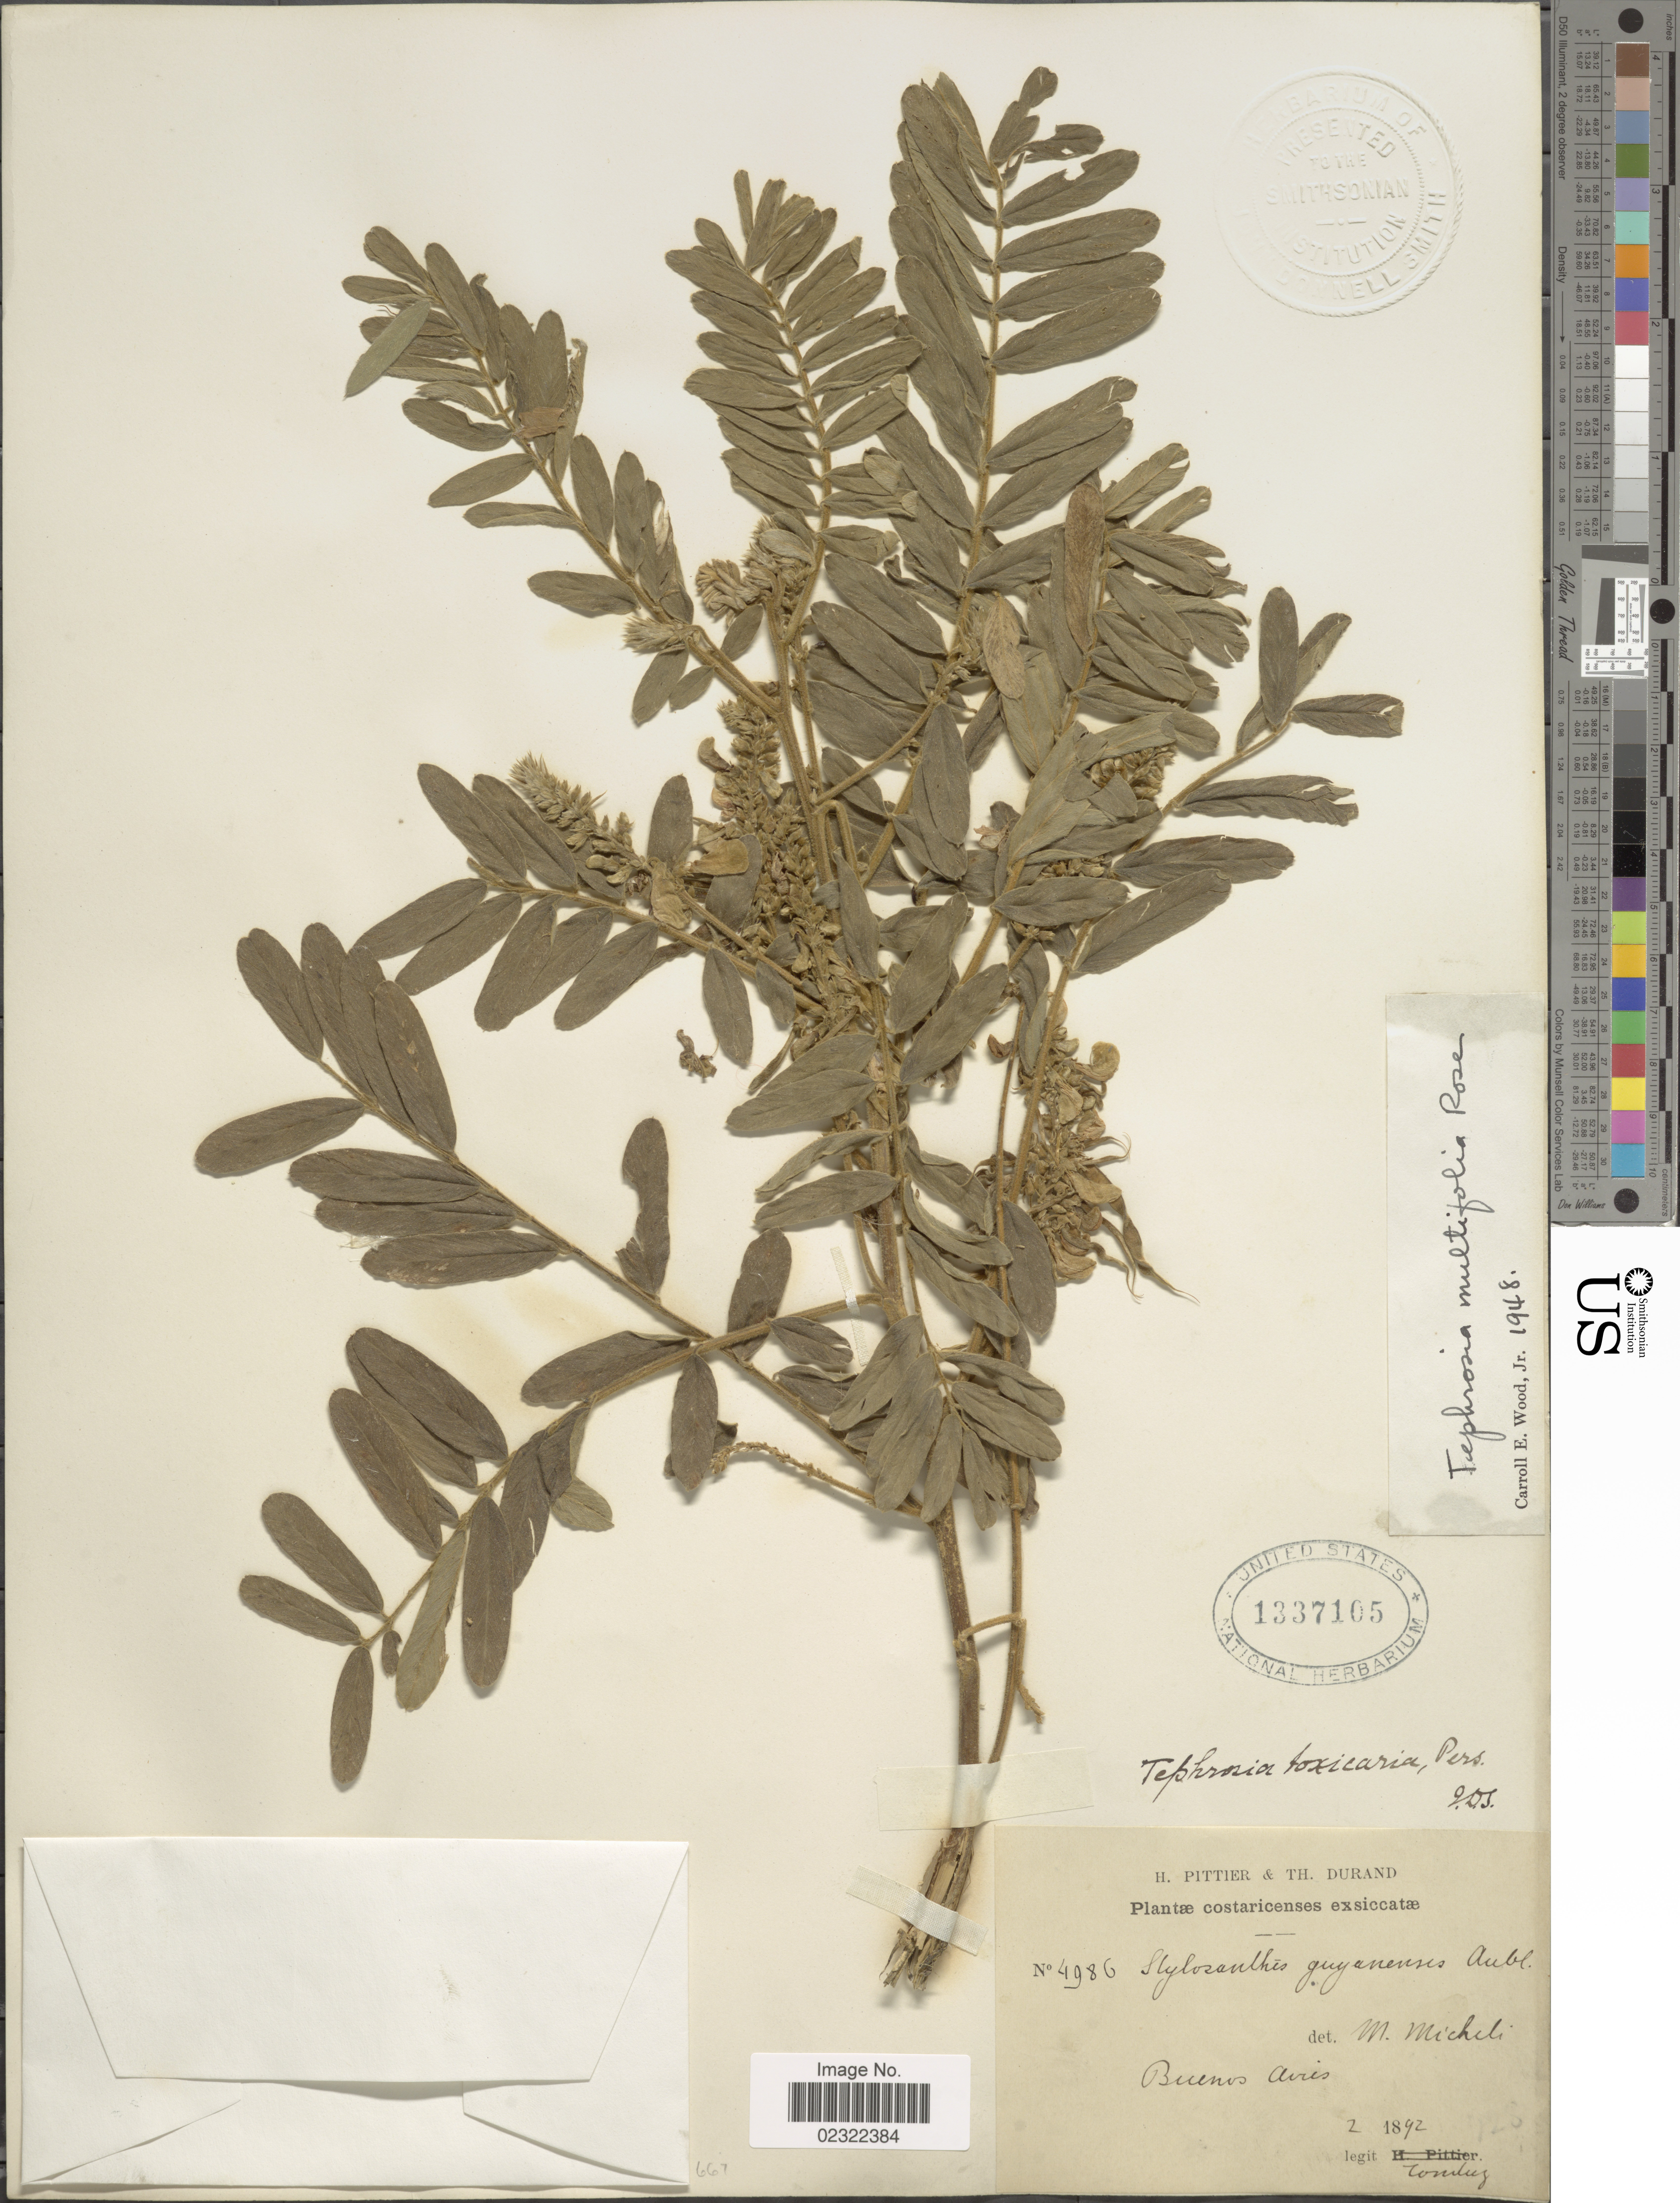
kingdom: Plantae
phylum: Tracheophyta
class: Magnoliopsida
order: Fabales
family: Fabaceae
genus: Tephrosia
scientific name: Tephrosia multifolia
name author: Rose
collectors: A. Tonduz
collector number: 4986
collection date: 1892-02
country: Costa Rica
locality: Buenos Aires.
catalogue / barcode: US 1337105